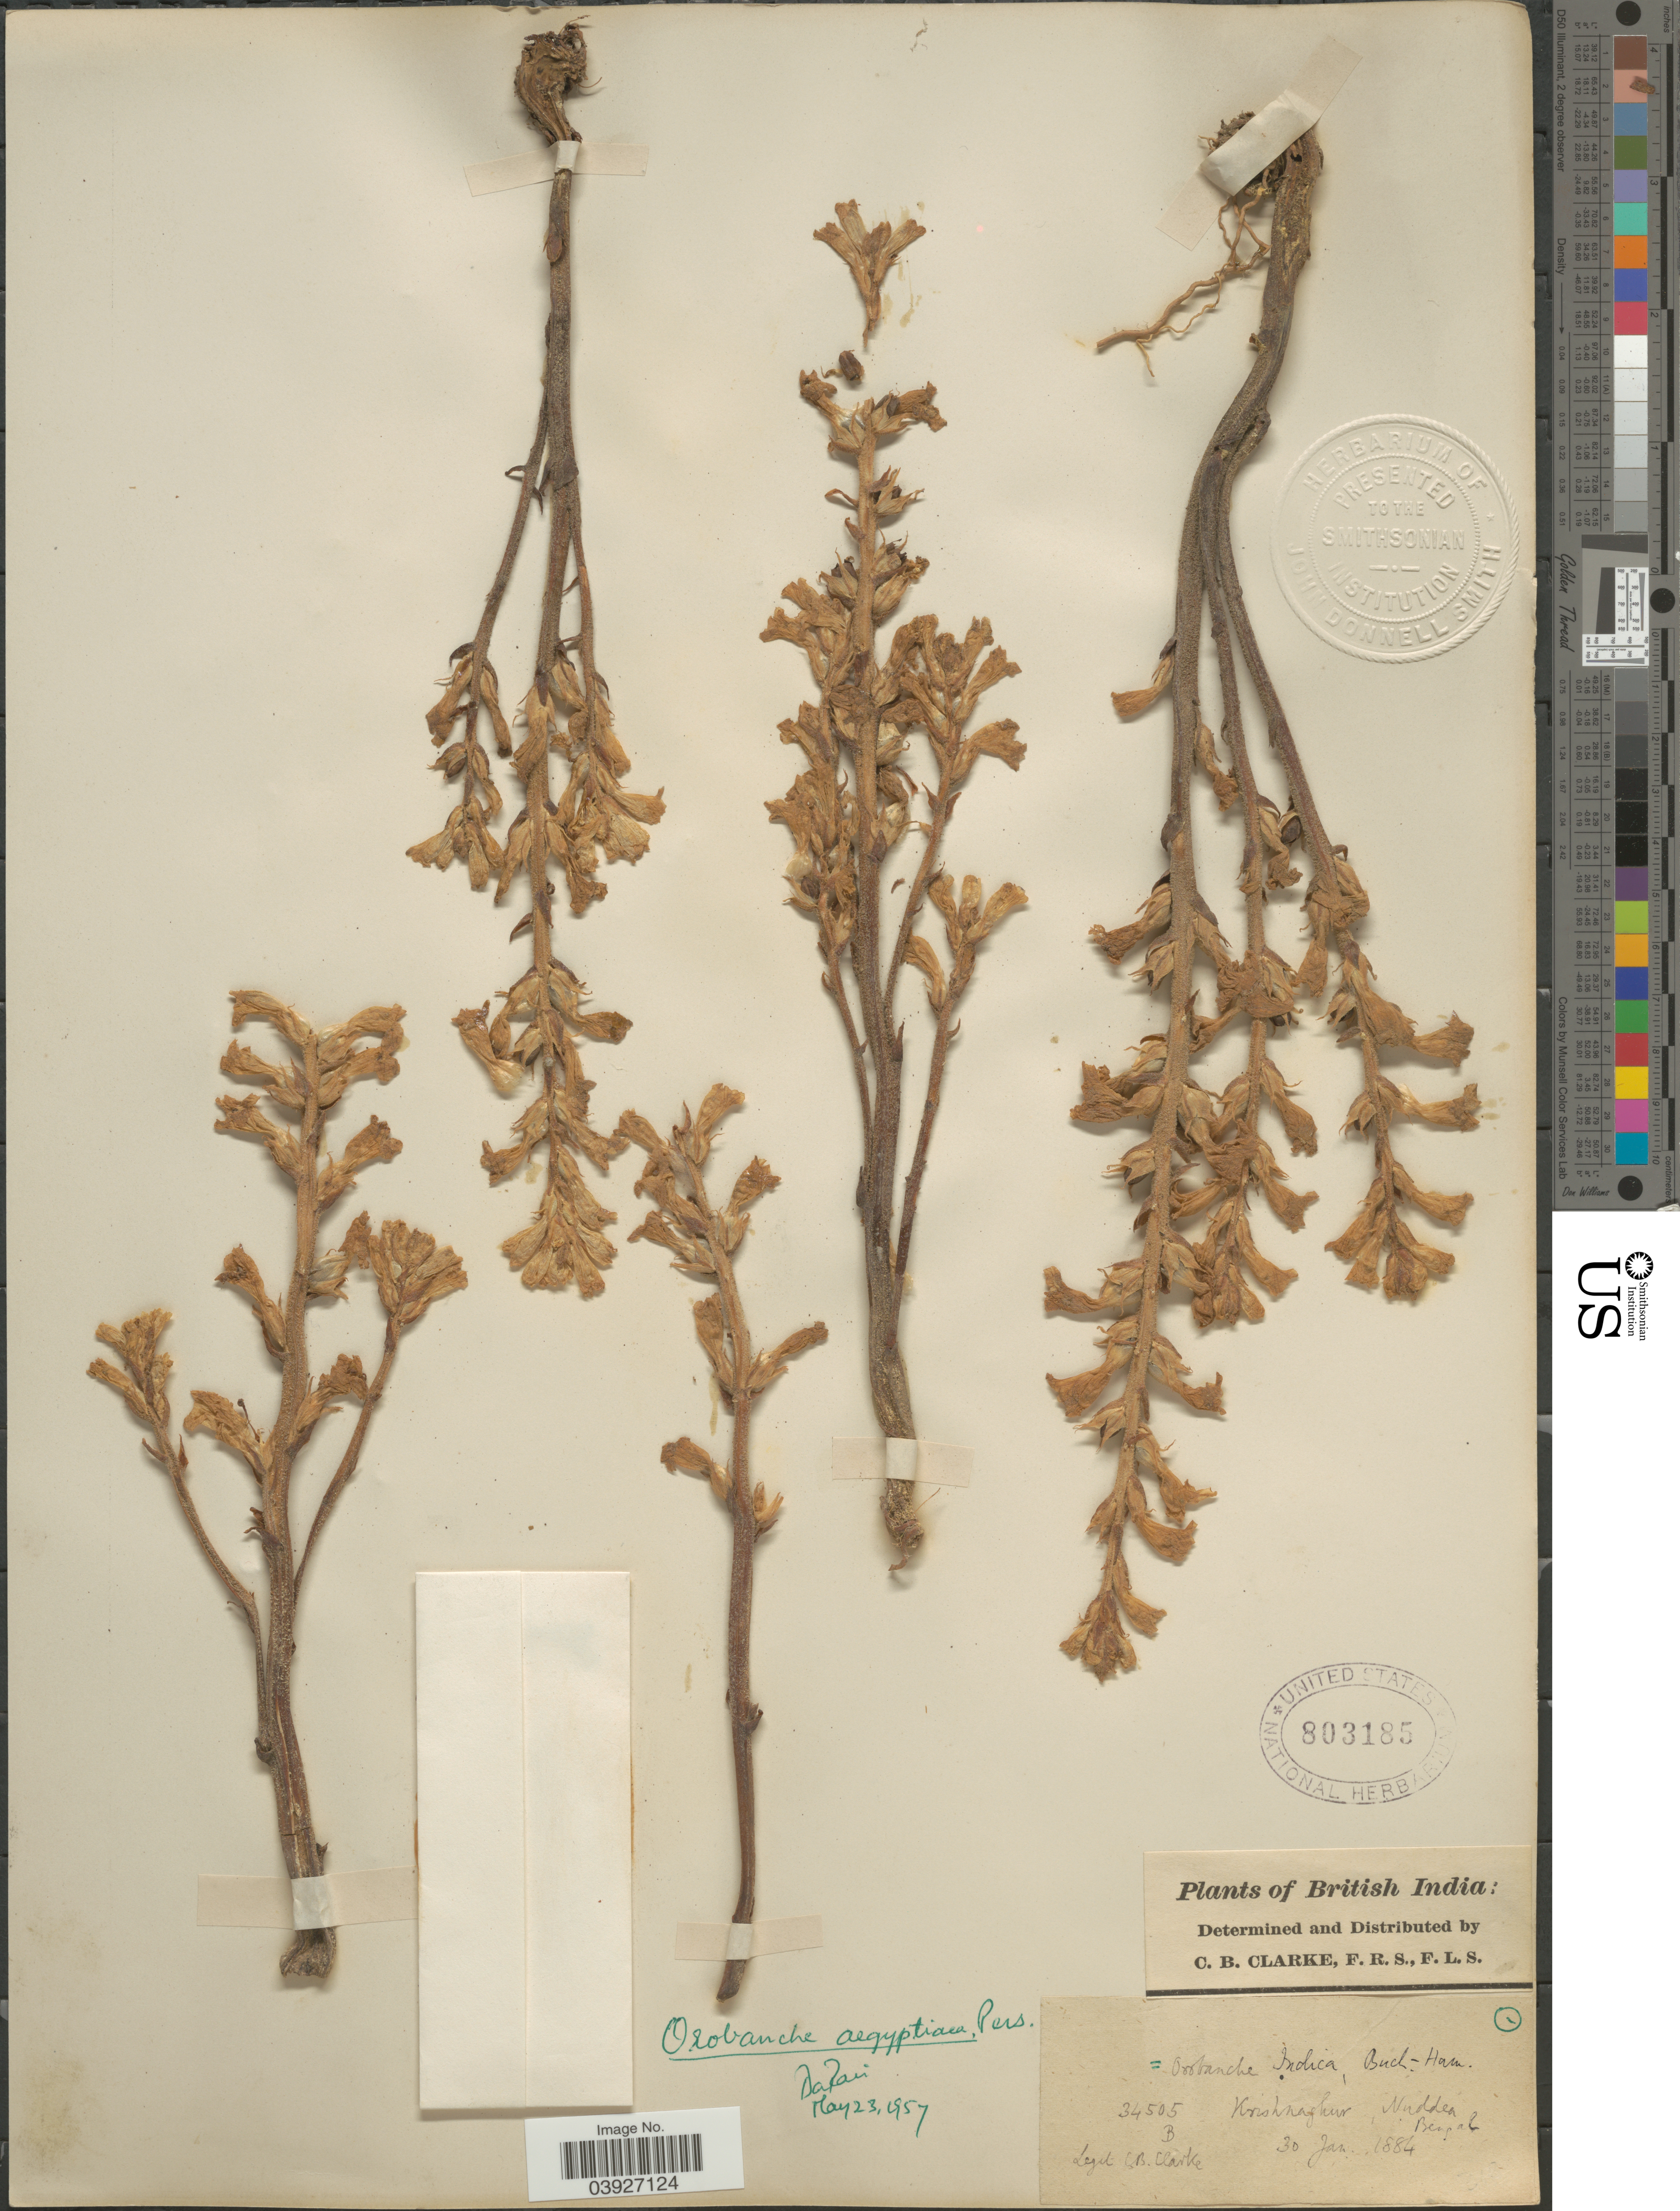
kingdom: Plantae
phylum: Tracheophyta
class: Magnoliopsida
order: Lamiales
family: Orobanchaceae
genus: Orobanche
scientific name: Orobanche aegyptiaca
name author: Pers.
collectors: C. B. Clarke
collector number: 34505B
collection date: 1884-01-30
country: India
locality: British India. Krishnaghur, Nuddea. Bengal.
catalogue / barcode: US 803185